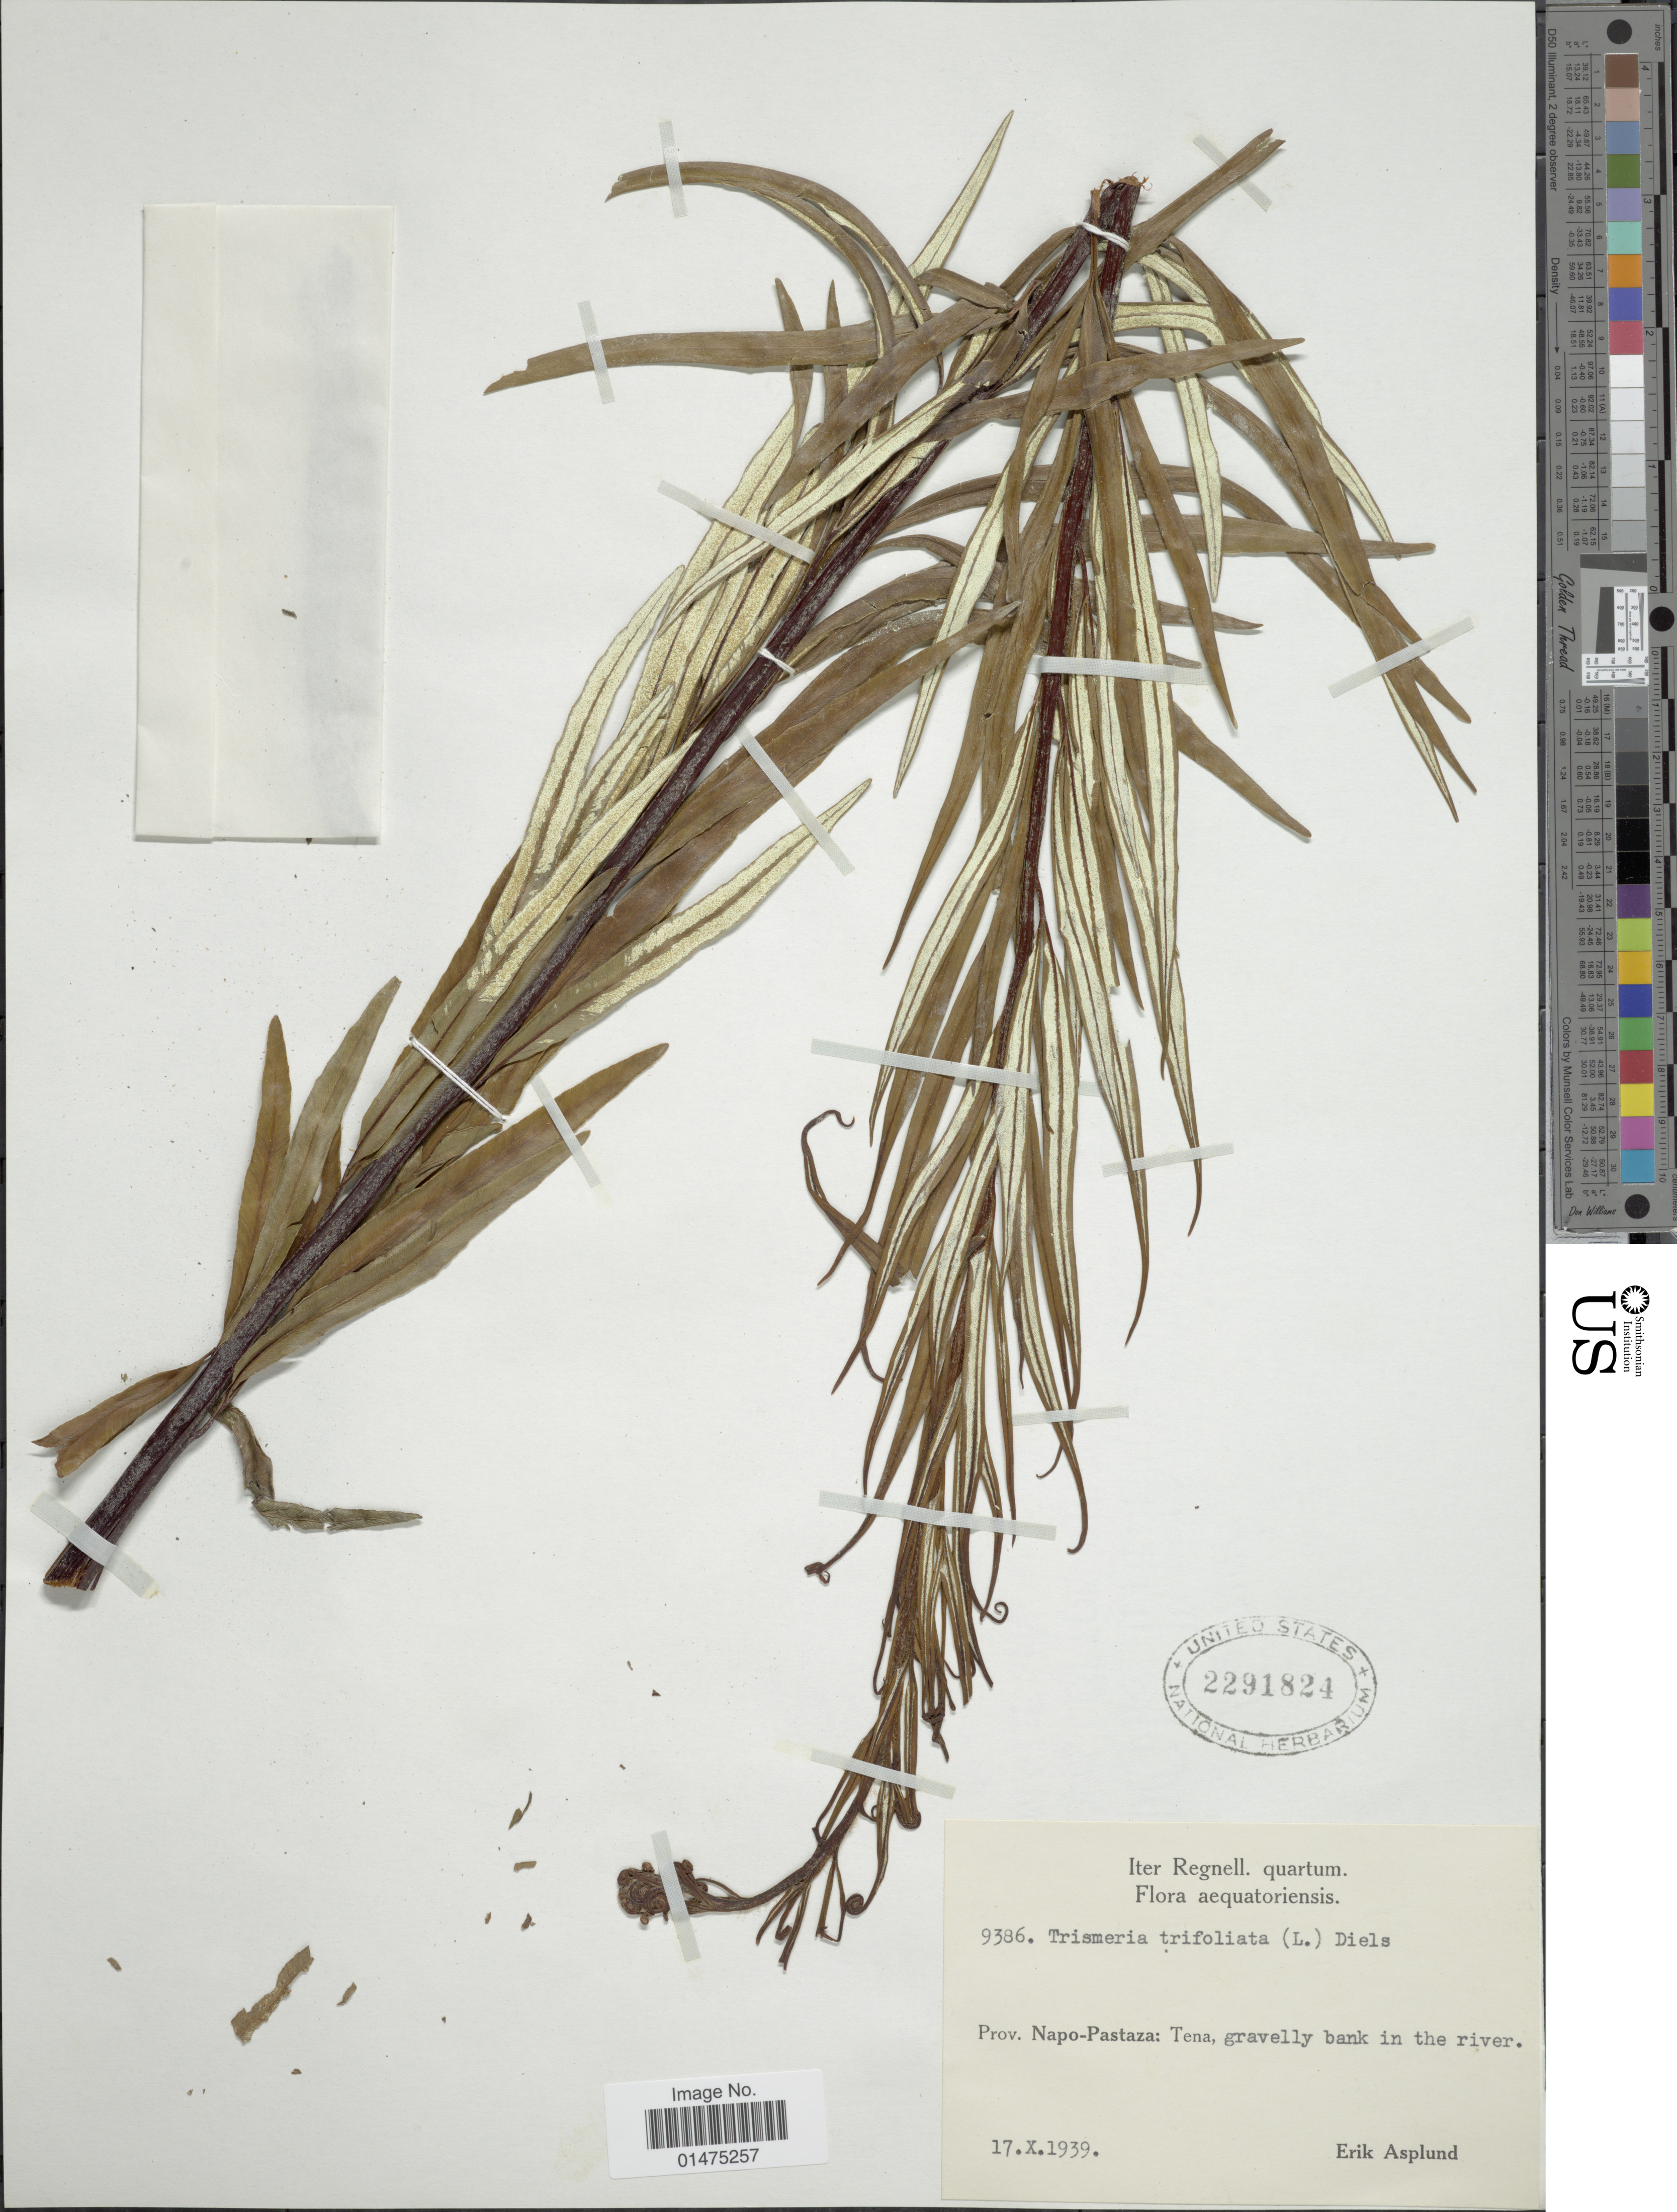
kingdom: Plantae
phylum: Tracheophyta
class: Polypodiopsida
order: Polypodiales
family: Pteridaceae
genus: Pityrogramma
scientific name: Pityrogramma trifoliata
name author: (L.) R.M. Tryon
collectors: E. Asplund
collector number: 9386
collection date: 1939-10-17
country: Ecuador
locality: Prov. Napo-Pastaza; Tena, gravelly bank in the river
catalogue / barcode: US 2291824